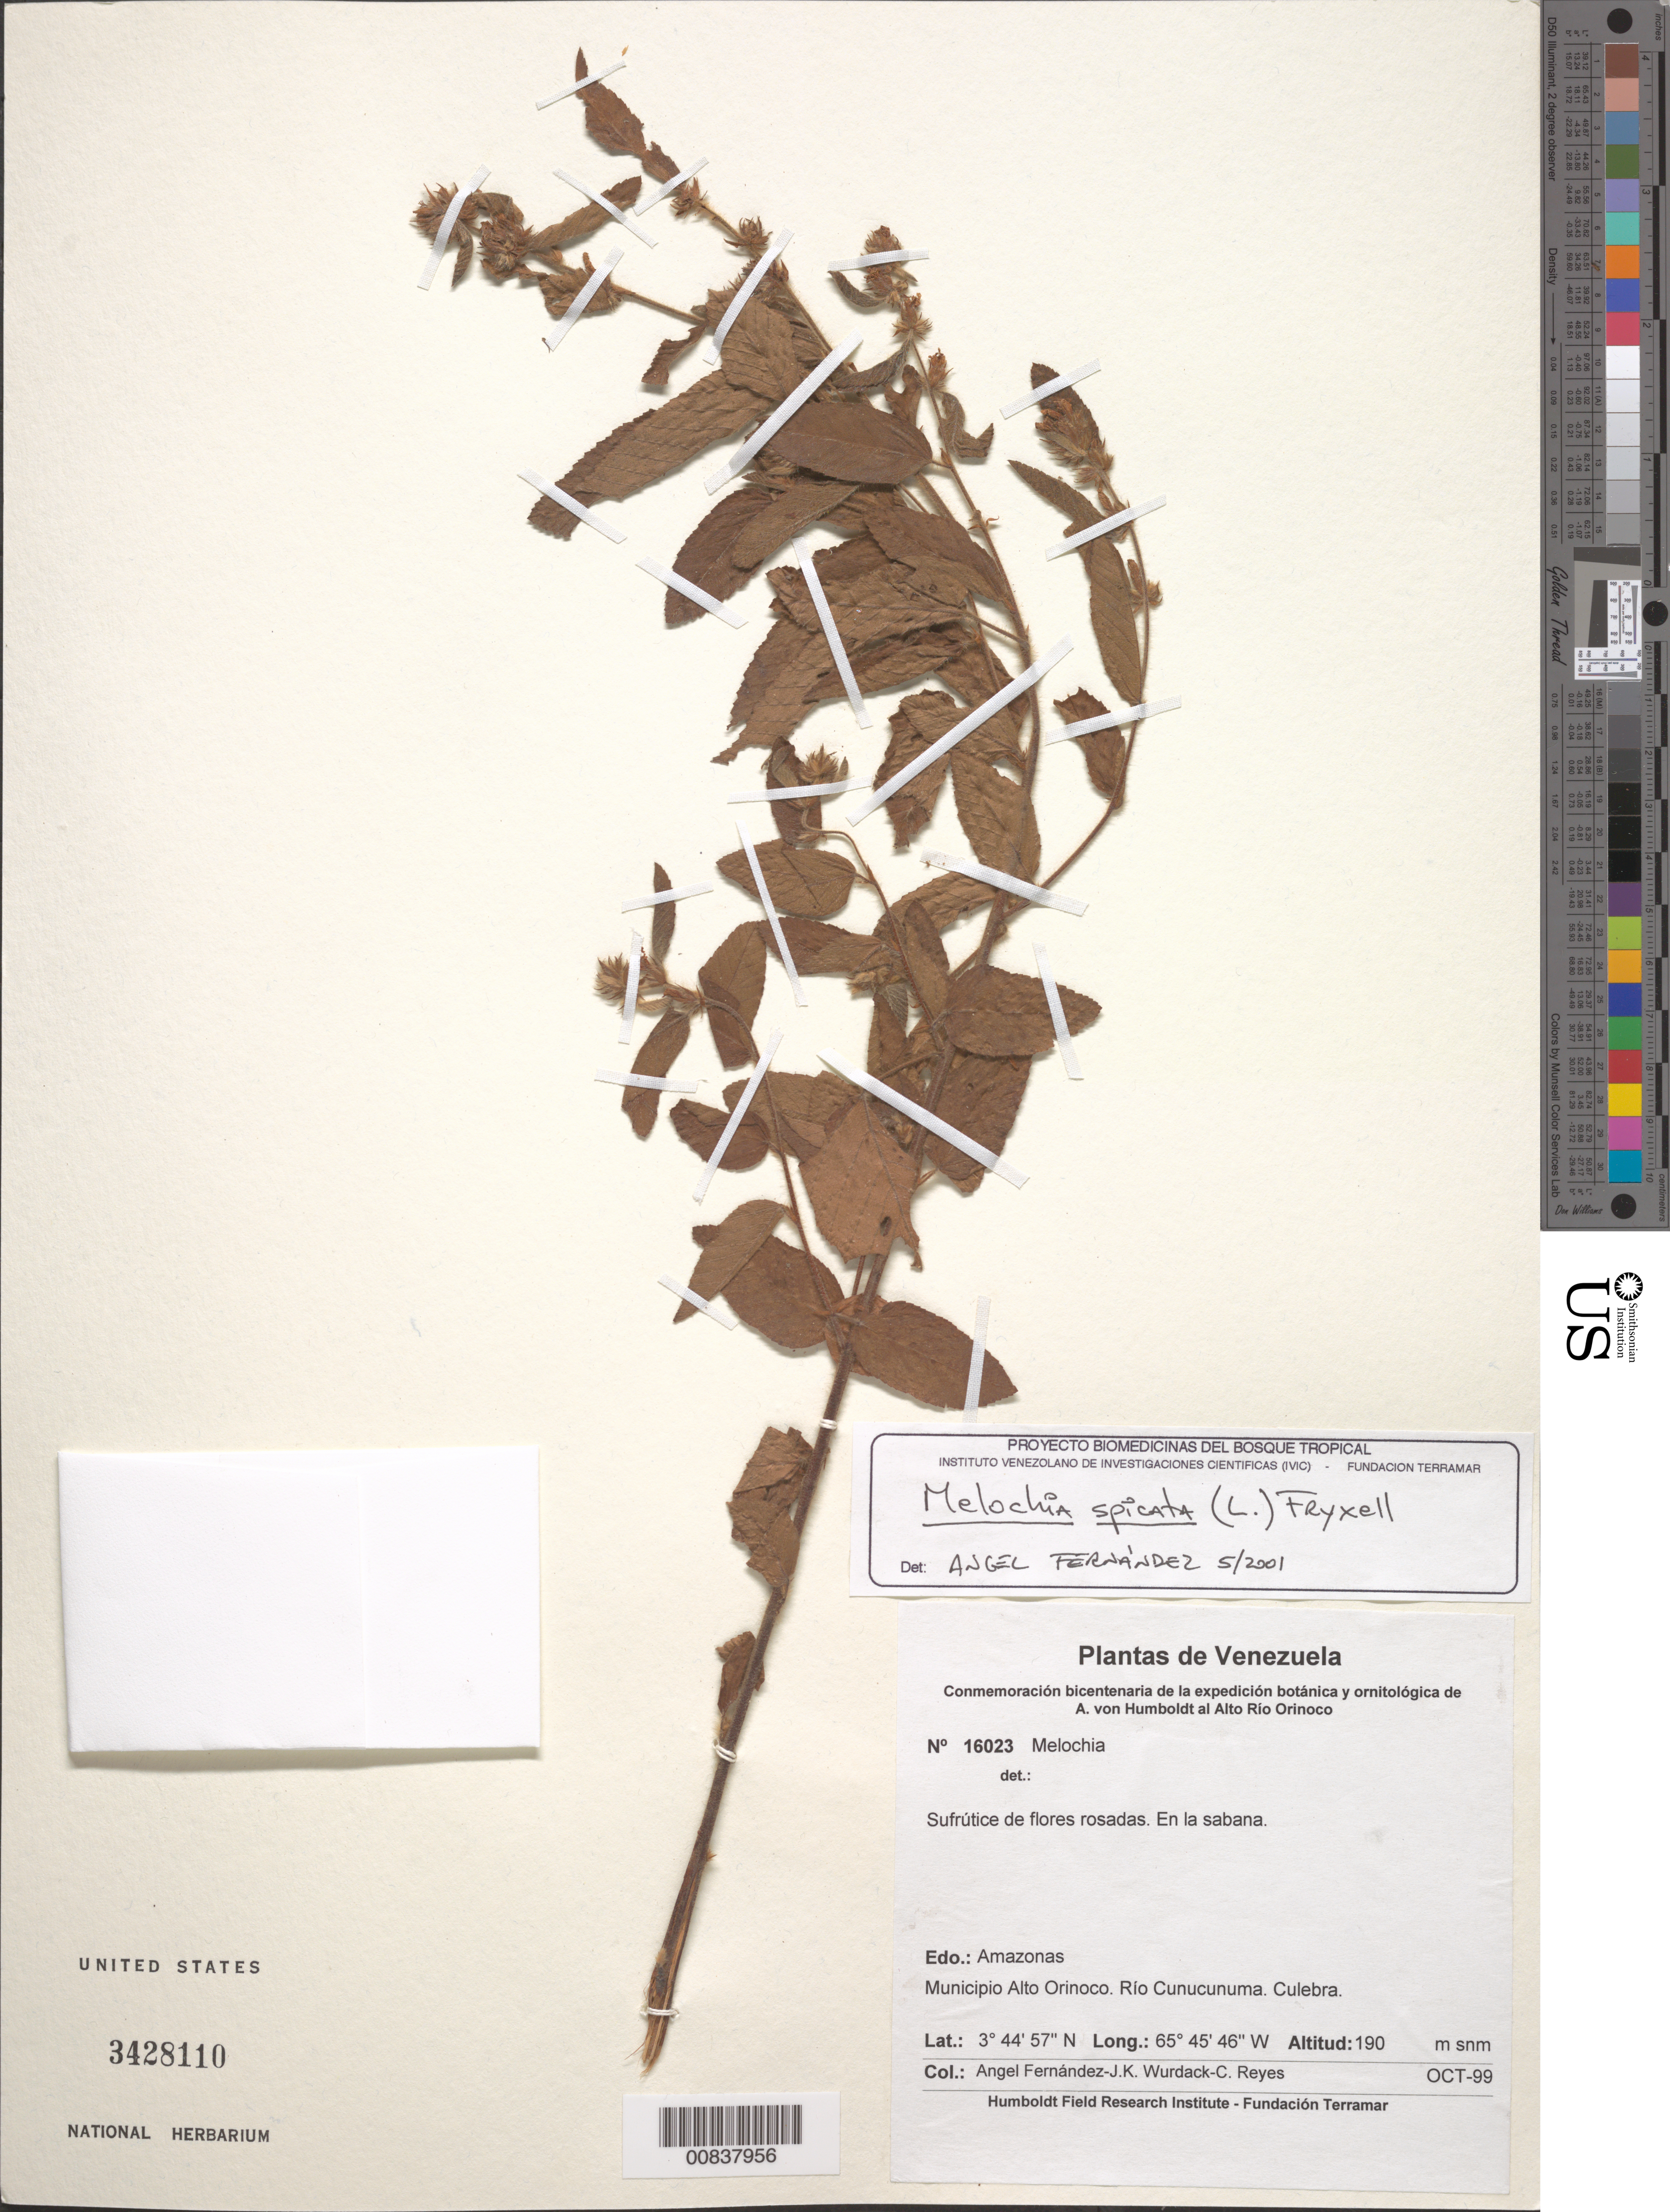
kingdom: Plantae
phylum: Tracheophyta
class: Magnoliopsida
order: Malvales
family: Malvaceae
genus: Melochia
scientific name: Melochia spicata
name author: (L.) Fryxell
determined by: Fernández, A.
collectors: A. Fernández, K. Wurdack & C. Reyes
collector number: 16023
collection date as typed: Oct-99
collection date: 1999-10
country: Venezuela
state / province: Amazonas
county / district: Alto Orinoco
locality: Río Cunucunuma, Culebra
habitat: Sabana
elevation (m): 190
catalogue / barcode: US 3428110